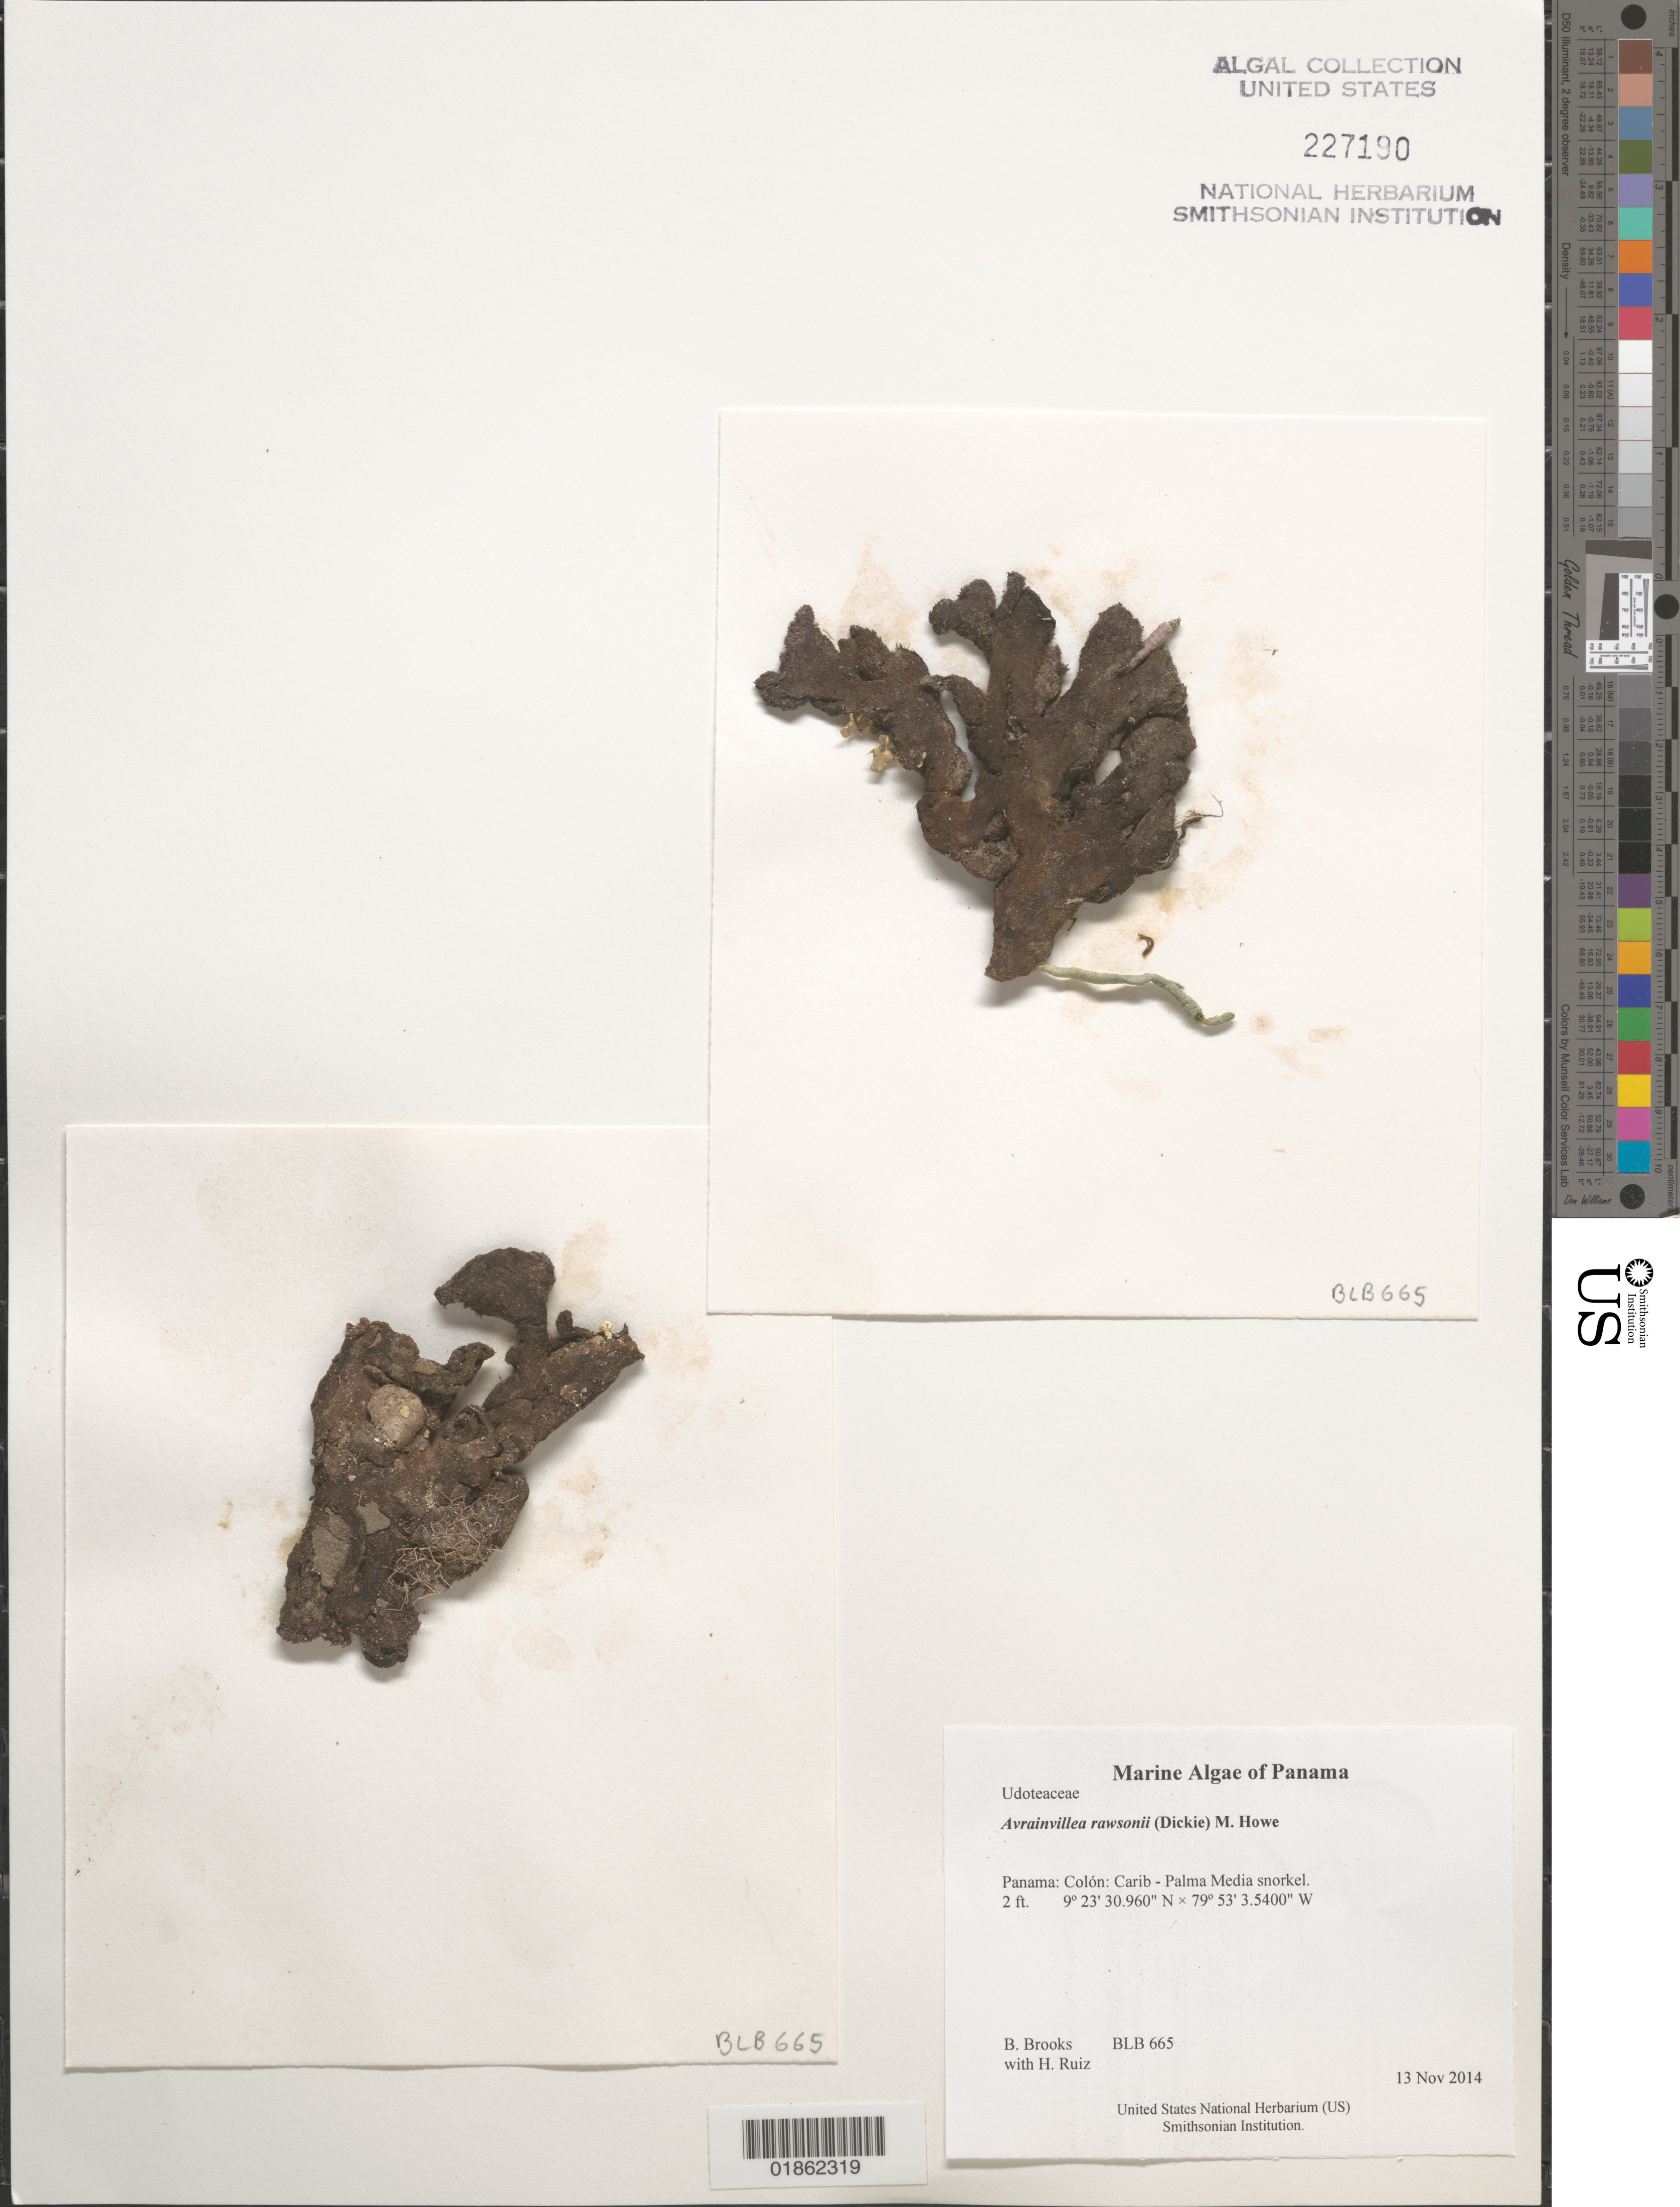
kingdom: Plantae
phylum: Chlorophyta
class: Ulvophyceae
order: Bryopsidales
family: Dichotomosiphonaceae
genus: Avrainvillea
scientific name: Avrainvillea rawsonii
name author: (Dickie) M. Howe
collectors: B. Brooks & H. Ruiz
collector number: BLB 665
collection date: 2014-11-13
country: Panama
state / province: Colón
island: Palma Media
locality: Carib - Palma Media snorkel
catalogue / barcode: US 227190